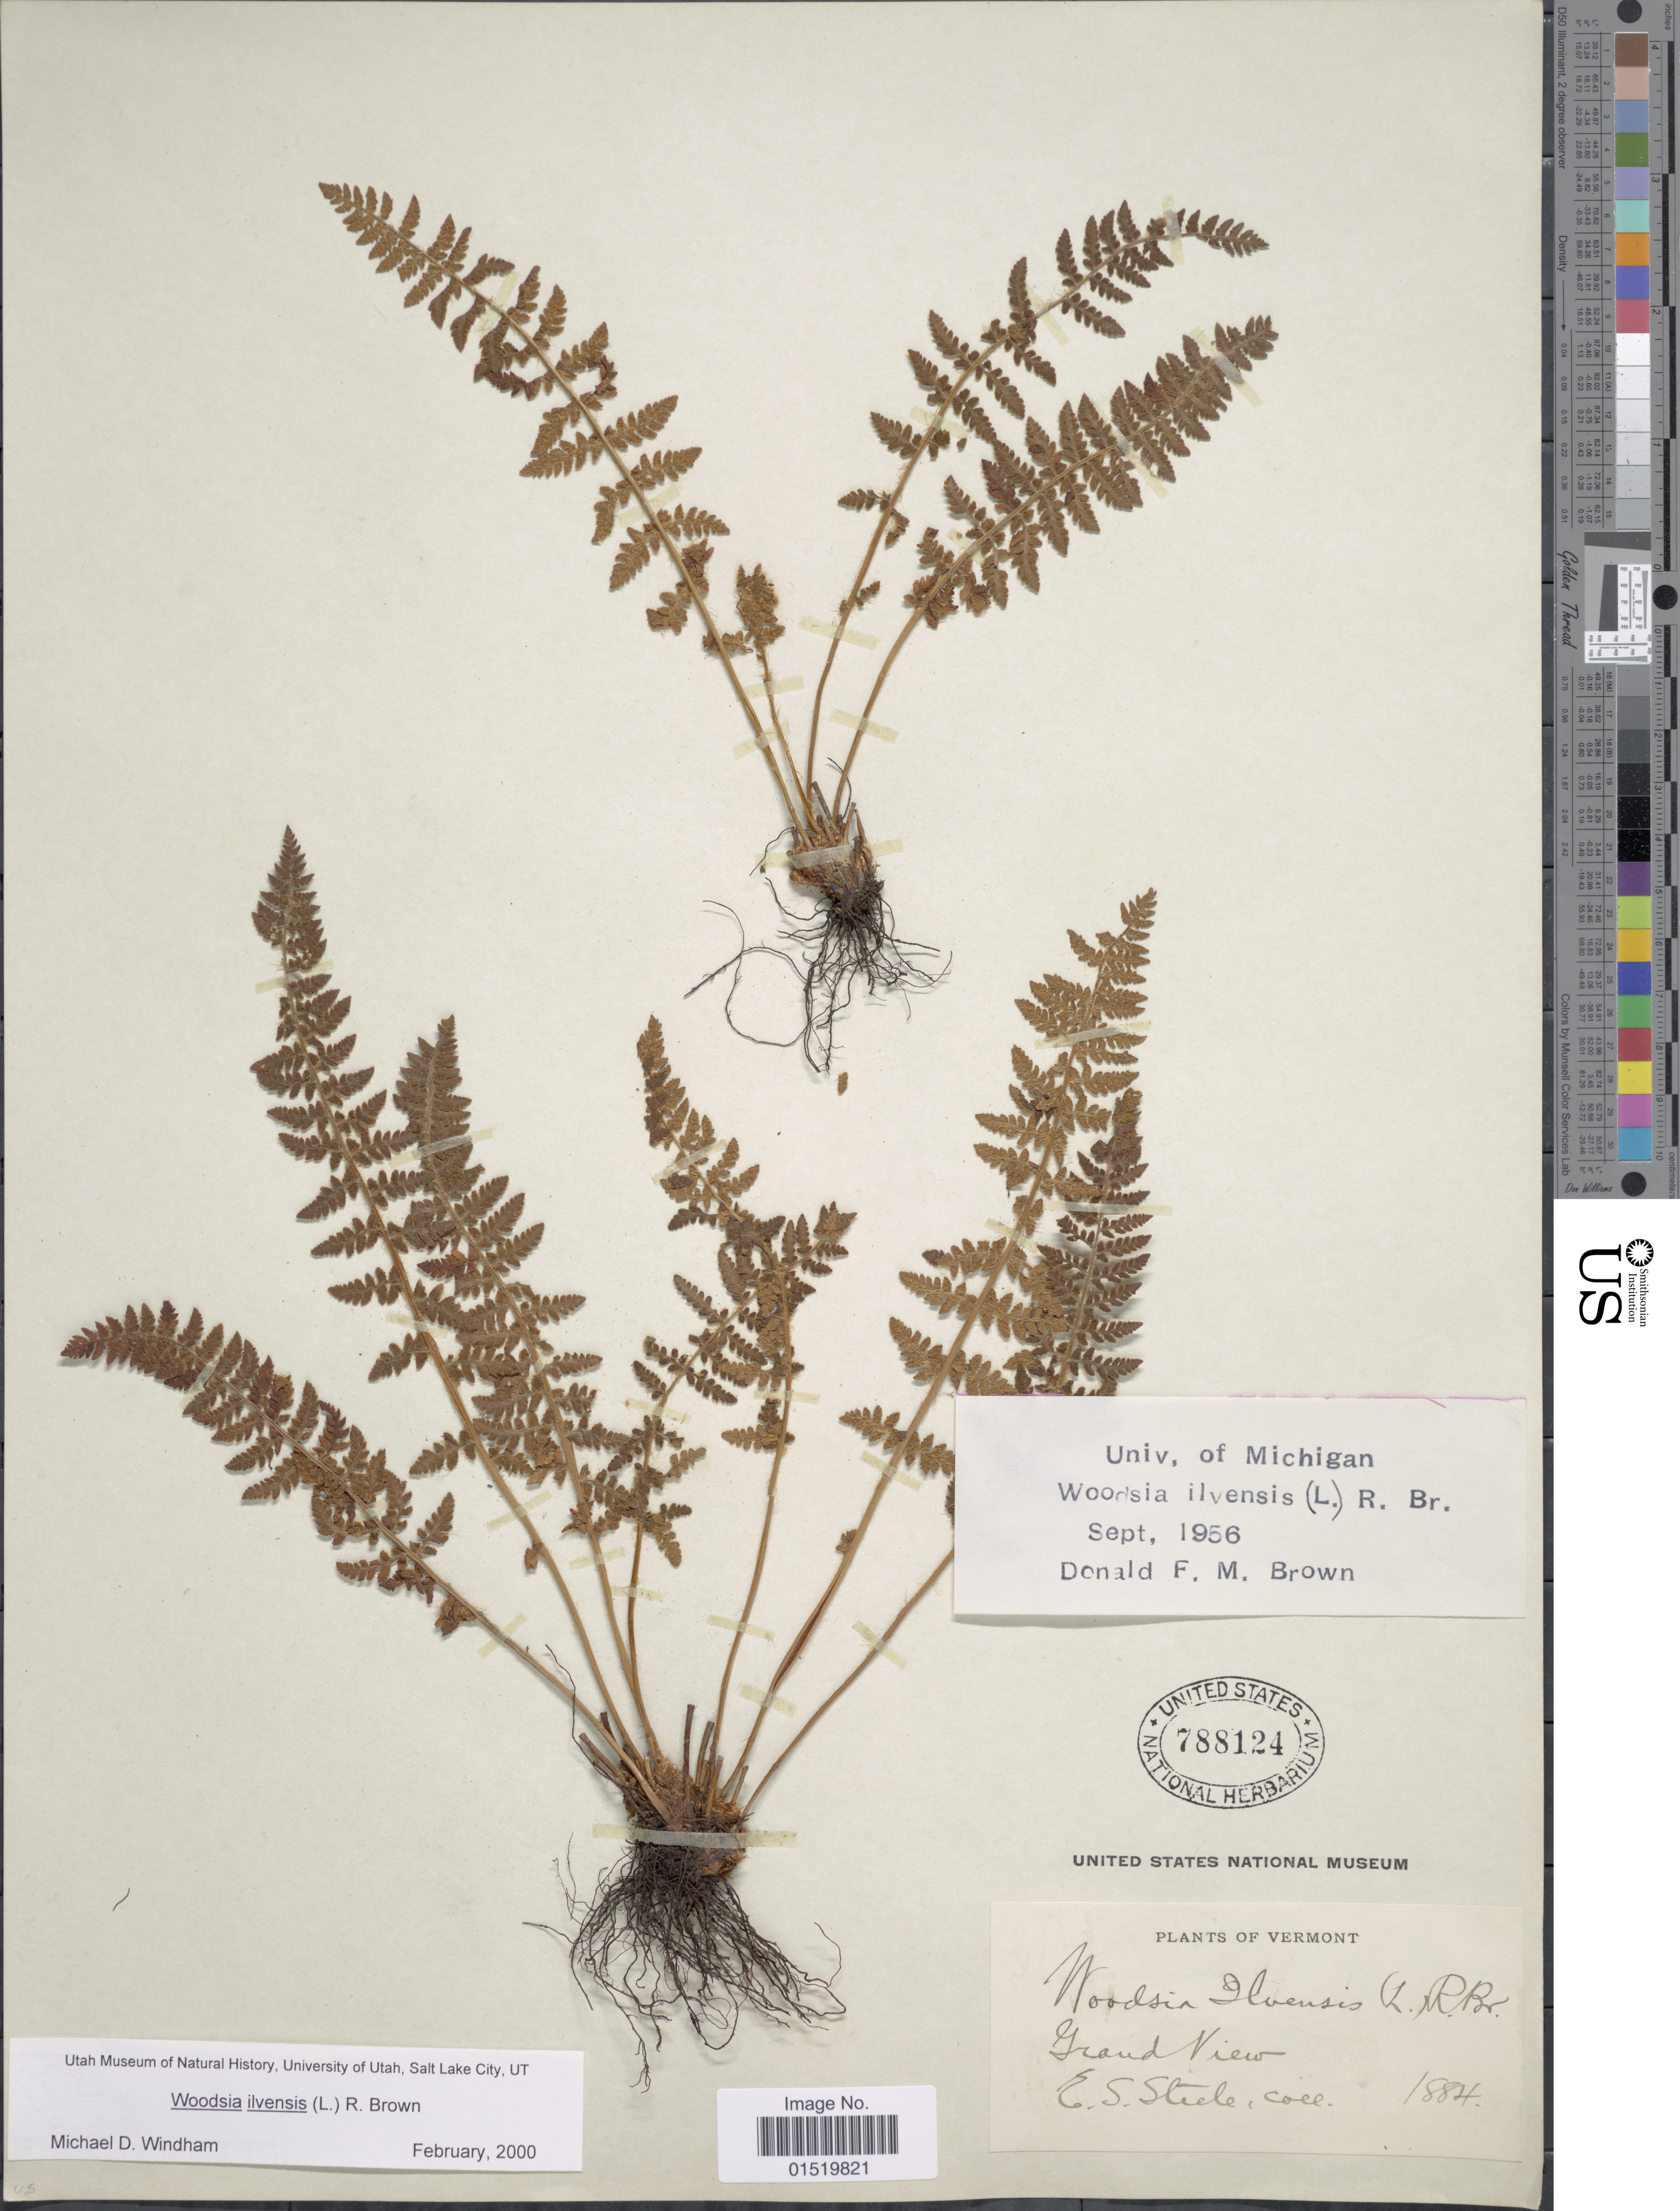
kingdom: Plantae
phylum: Tracheophyta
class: Polypodiopsida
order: Polypodiales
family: Woodsiaceae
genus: Woodsia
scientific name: Woodsia ilvensis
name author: (L.) R. Br.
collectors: E. Steele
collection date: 1884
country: United States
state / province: Vermont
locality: Grand View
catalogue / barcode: US 788124